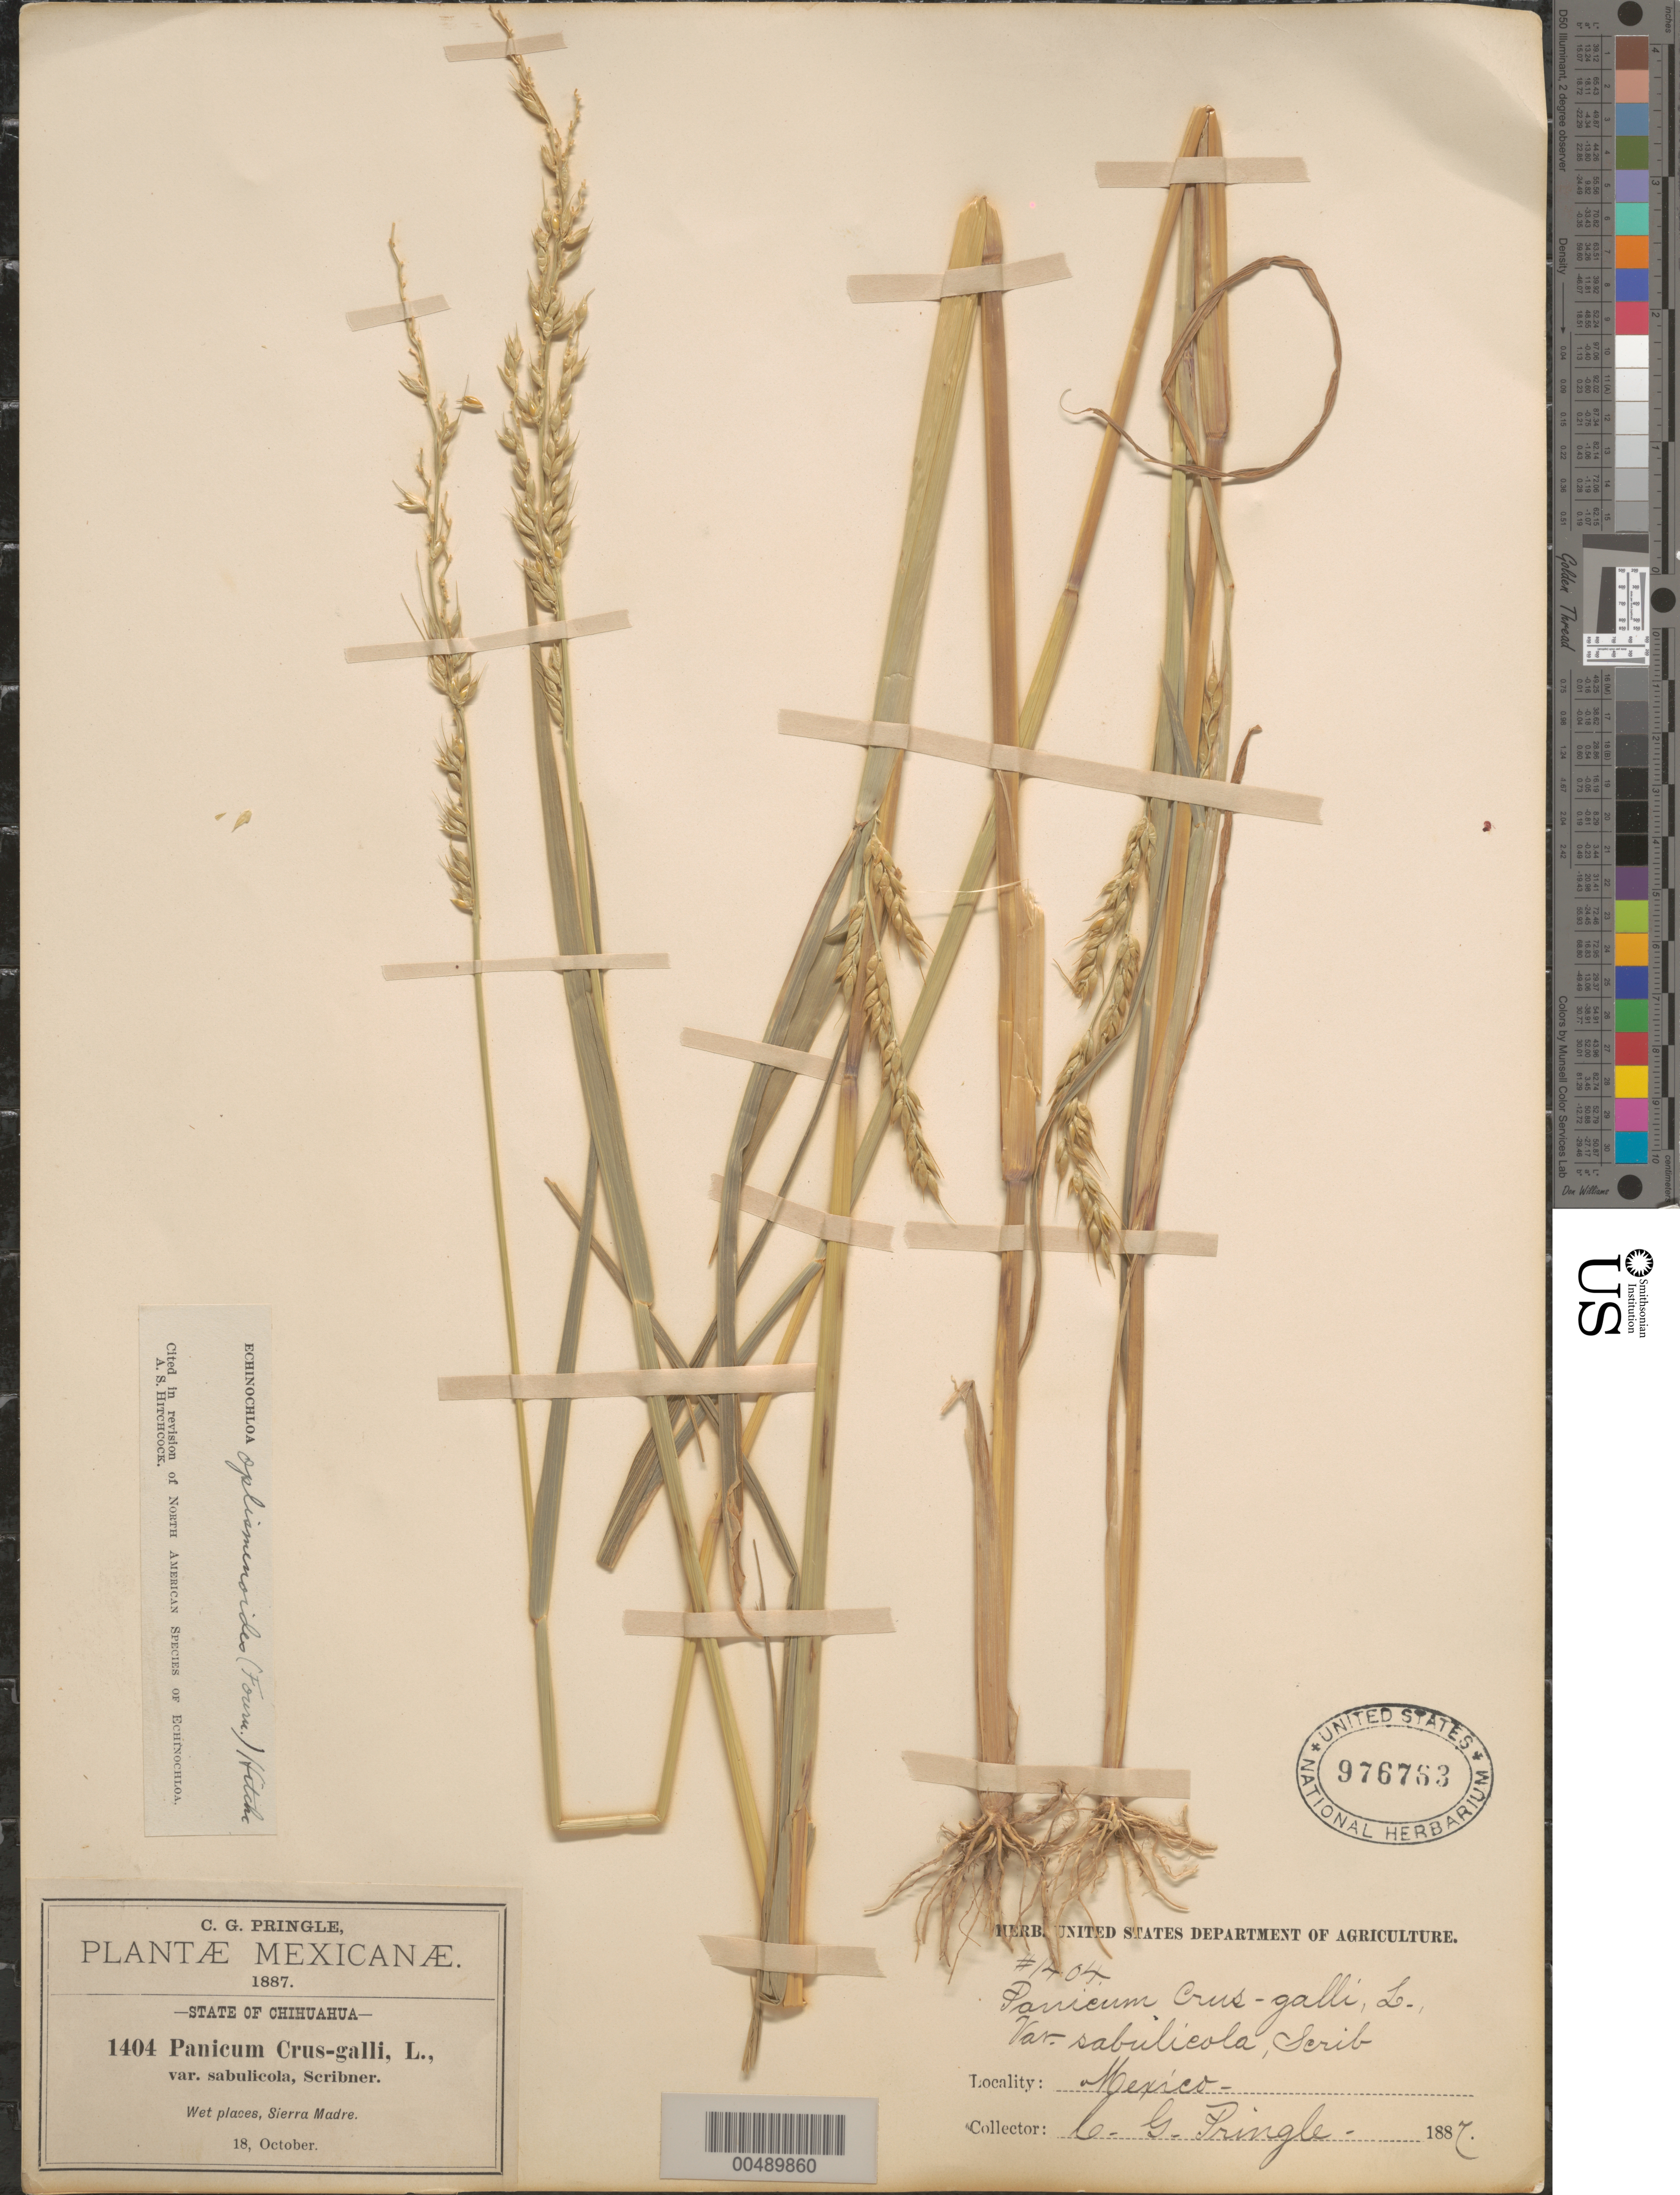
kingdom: Plantae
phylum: Tracheophyta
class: Liliopsida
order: Poales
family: Poaceae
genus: Echinochloa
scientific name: Echinochloa oplismenoides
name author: (E. Fourn.) Hitchc.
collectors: C. G. Pringle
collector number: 1404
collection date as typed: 18 Oct 1887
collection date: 1887-10-18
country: Mexico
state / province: Chihuahua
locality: Sierra Madre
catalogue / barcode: US 976763